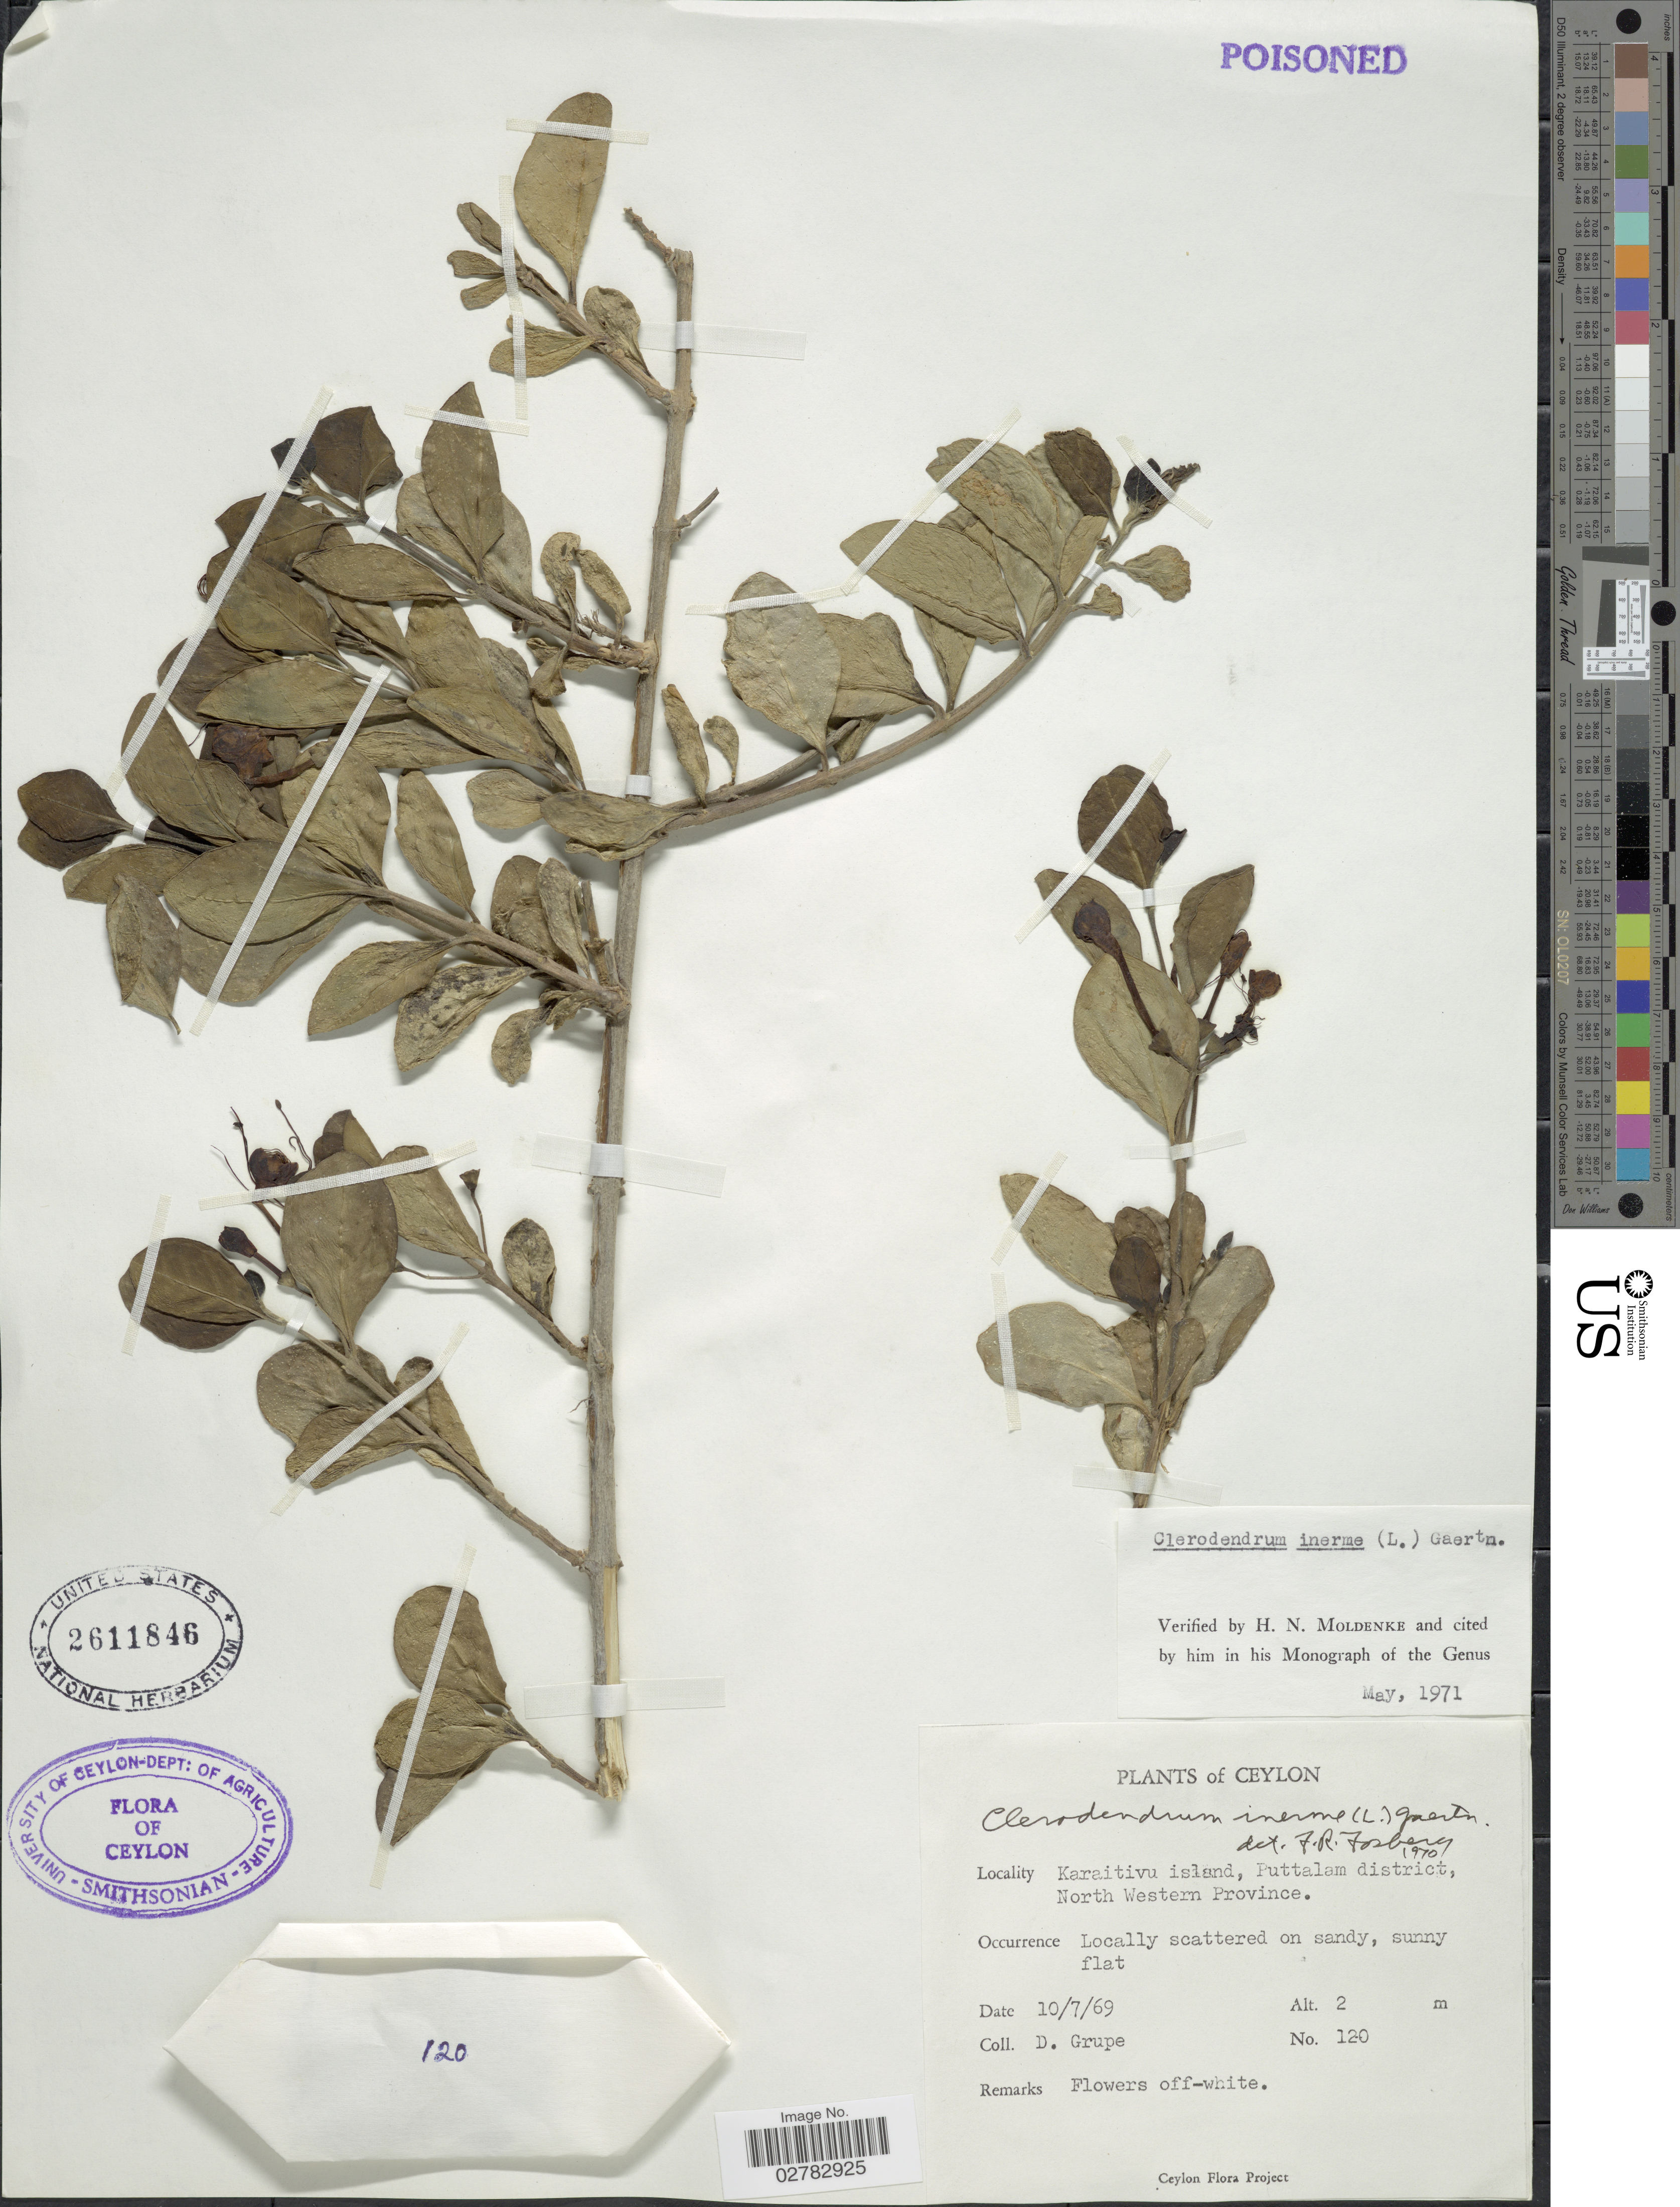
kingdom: Plantae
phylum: Tracheophyta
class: Magnoliopsida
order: Lamiales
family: Lamiaceae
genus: Clerodendrum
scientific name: Clerodendrum inerme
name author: (L.) Gaertn.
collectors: D. Grupe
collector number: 120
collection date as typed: Transcribed d/m/y: 10/7/69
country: Sri Lanka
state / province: North Western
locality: Ceylon. Karaitivu island, Puttalam district.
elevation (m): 2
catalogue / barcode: US 2611846